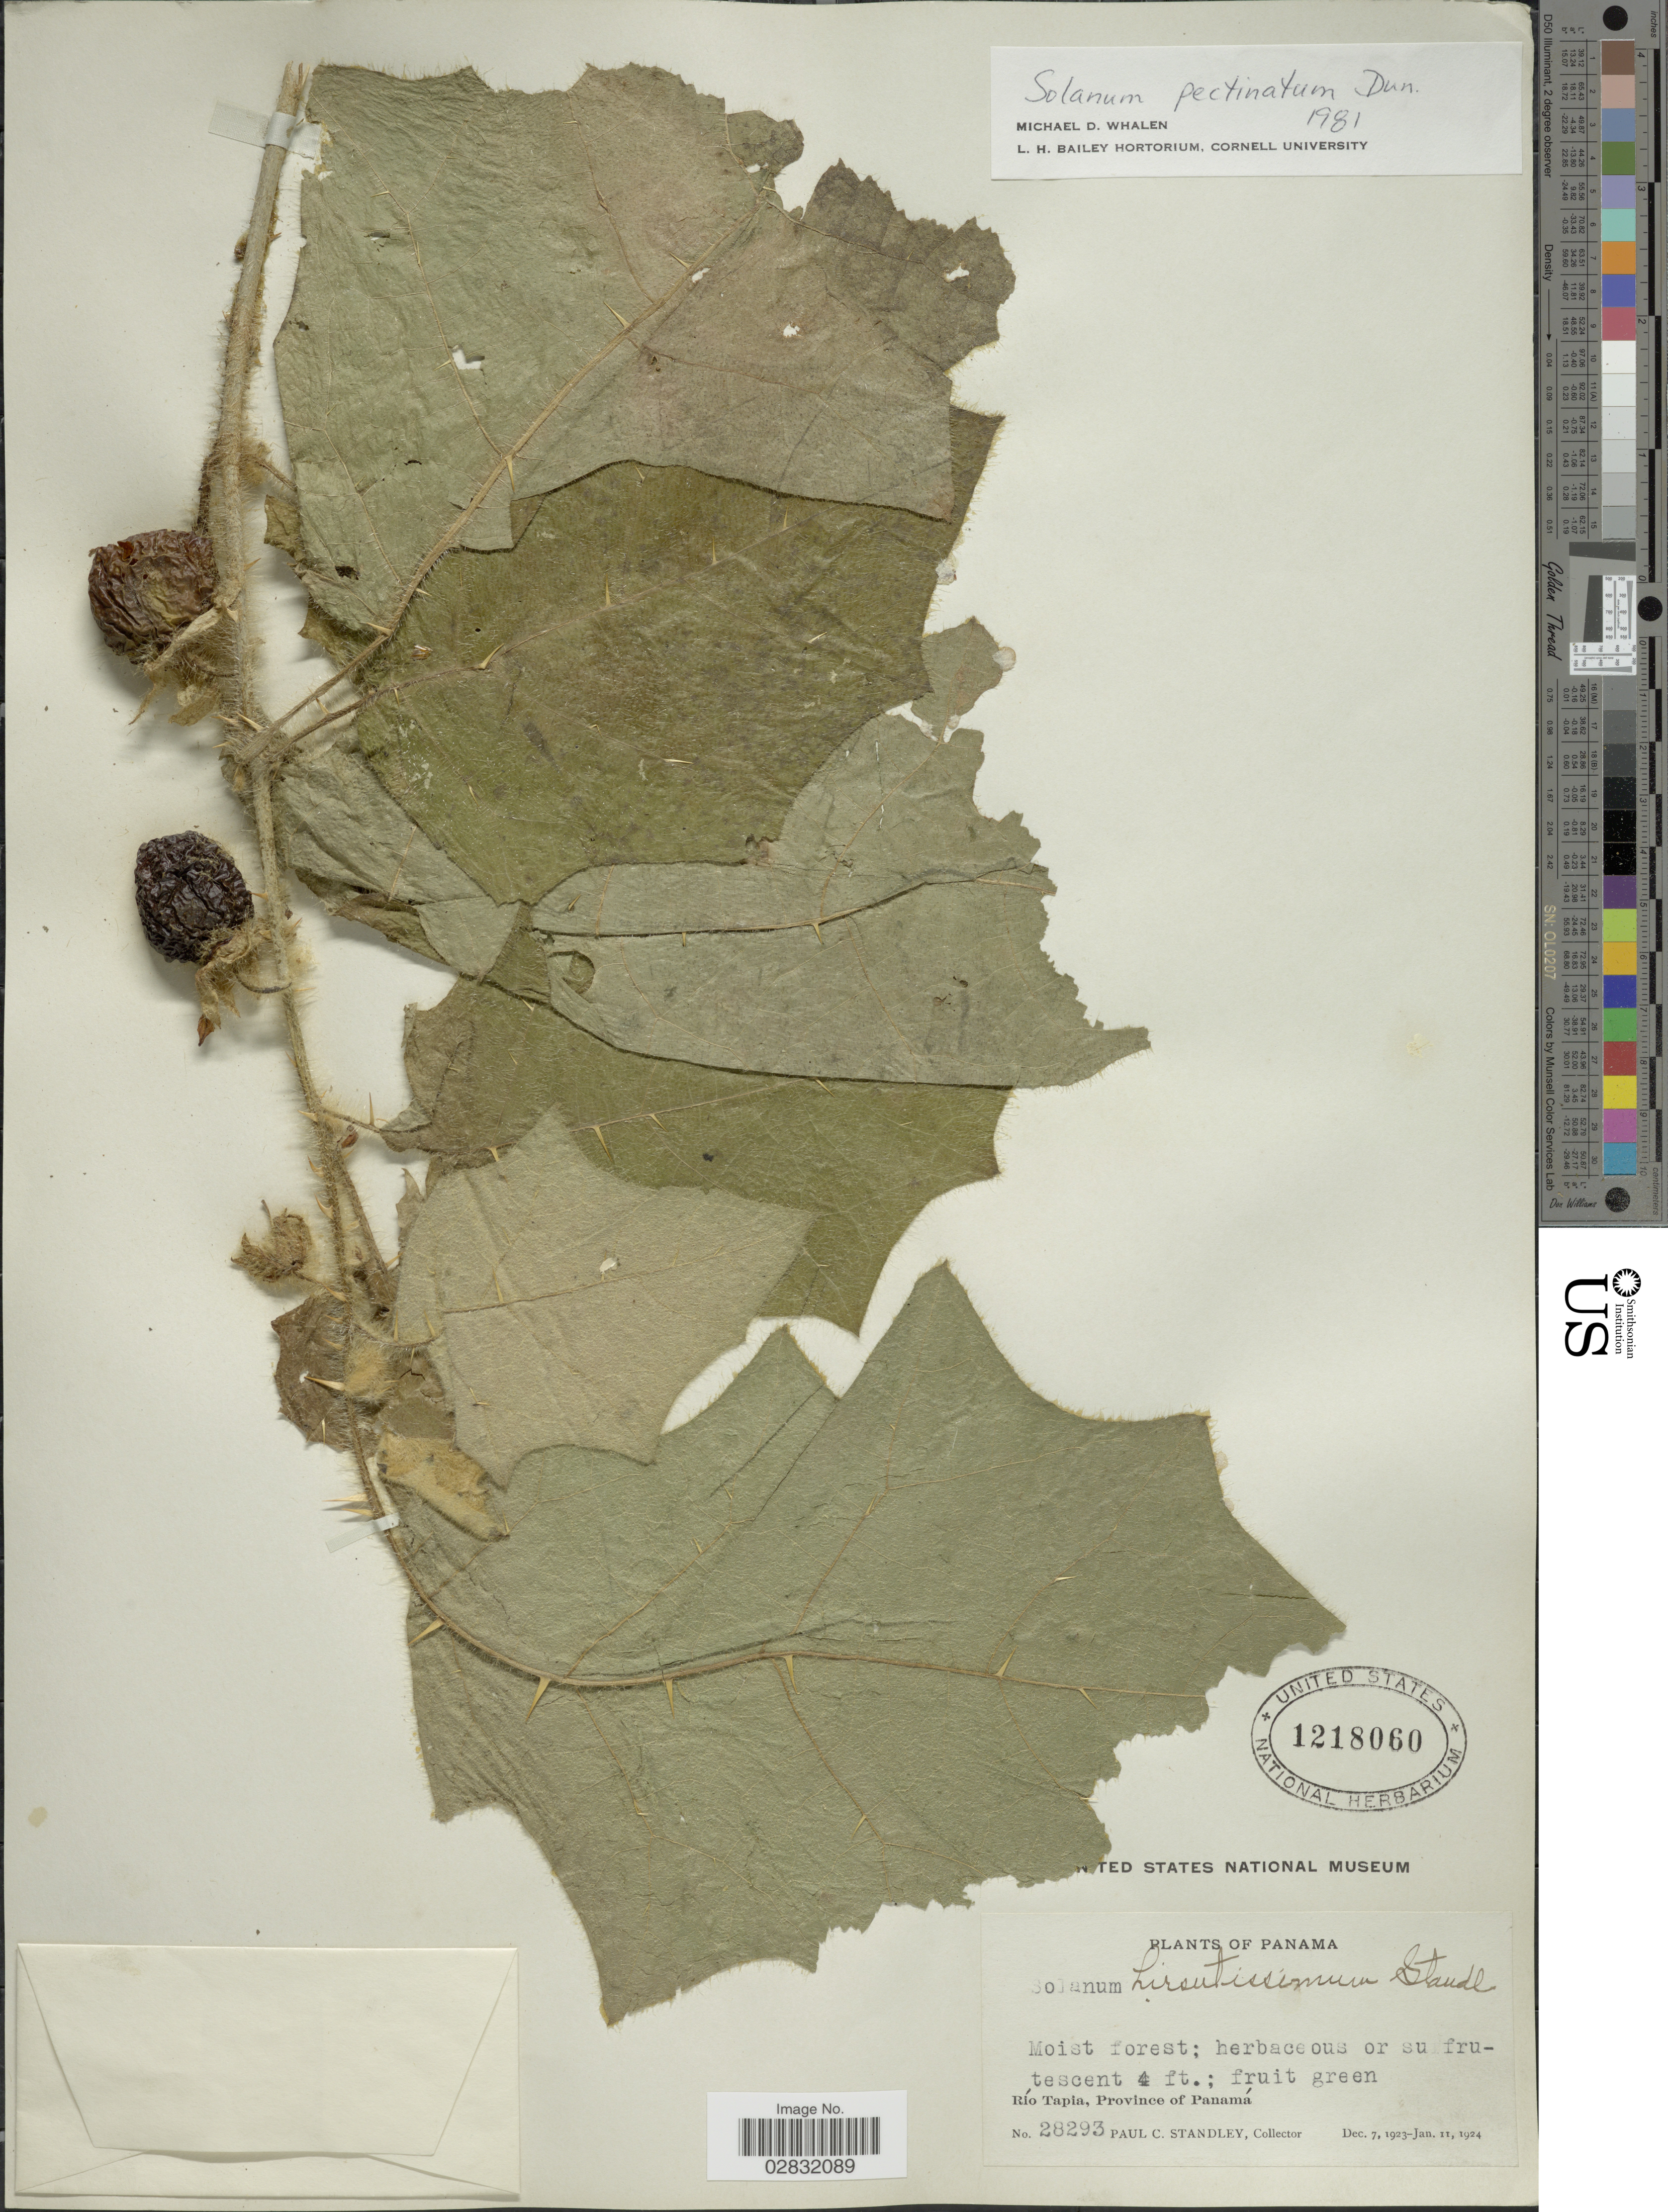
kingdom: Plantae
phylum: Tracheophyta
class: Magnoliopsida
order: Solanales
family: Solanaceae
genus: Solanum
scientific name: Solanum pectinatum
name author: Dunal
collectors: P. C. Standley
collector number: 28293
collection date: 1923-12-07/1924-01-11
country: Panama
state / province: Panamá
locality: Río Tapia.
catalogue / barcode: US 1218060